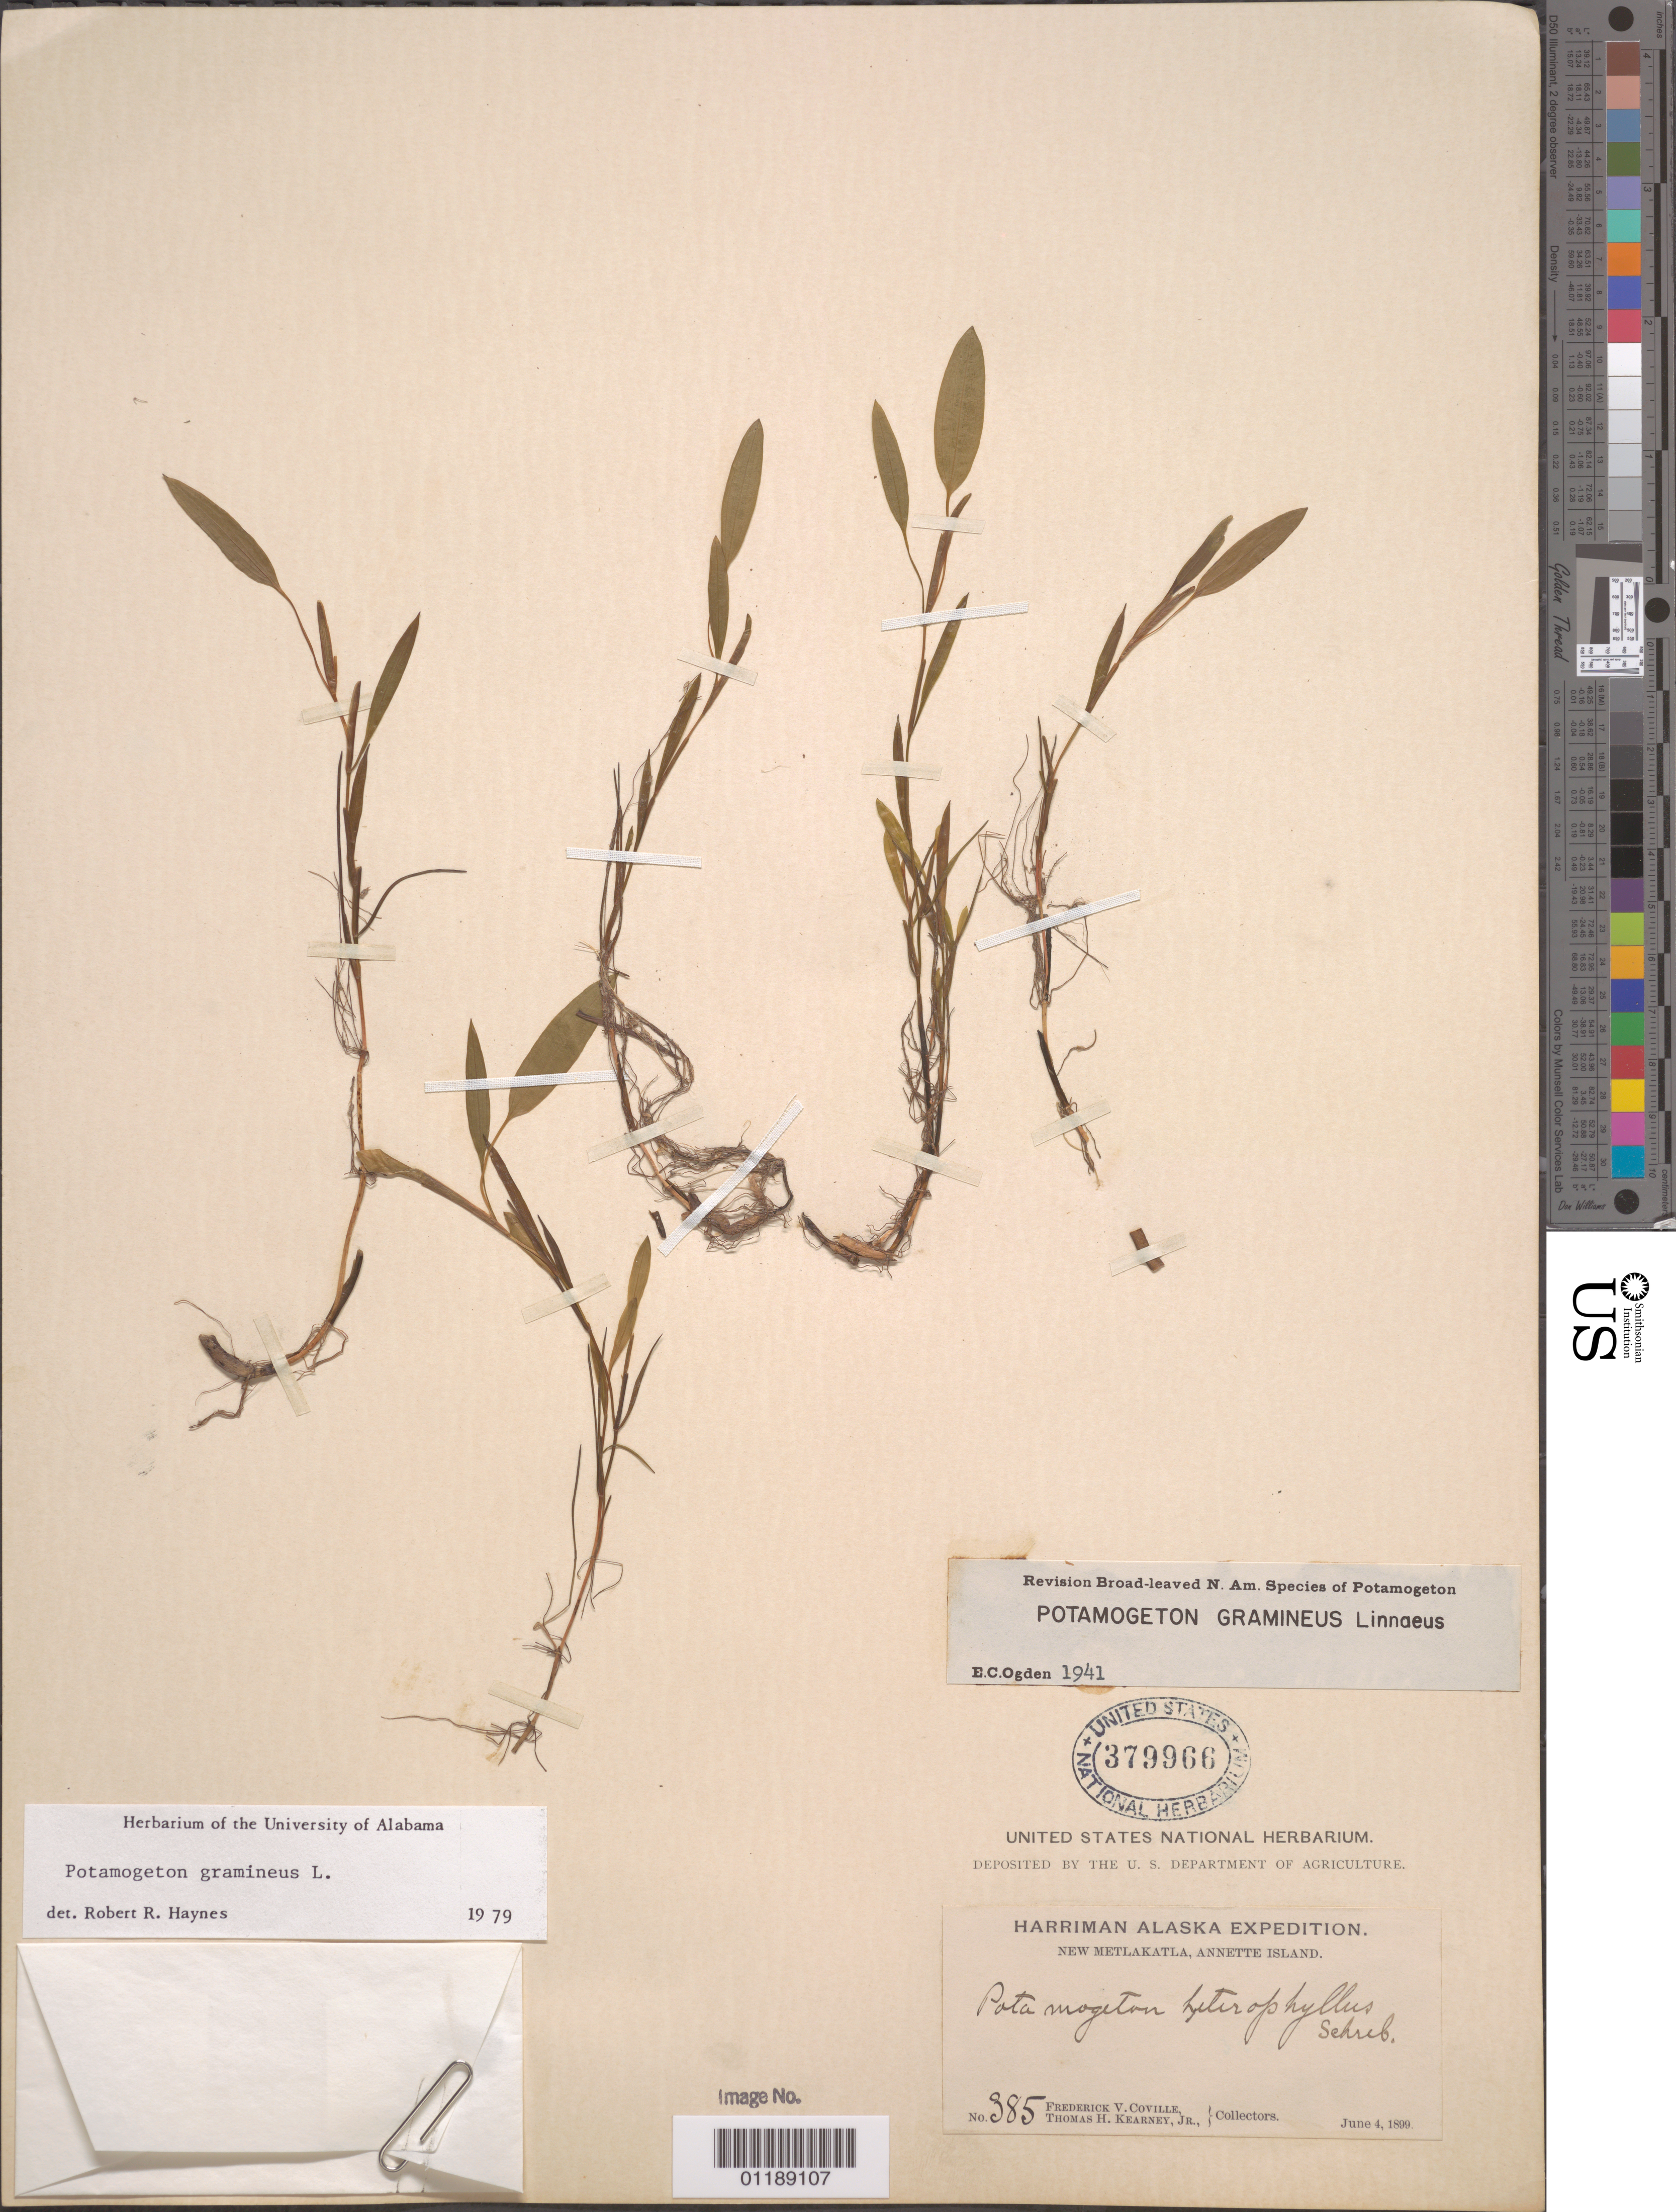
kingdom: Plantae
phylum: Tracheophyta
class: Liliopsida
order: Alismatales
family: Potamogetonaceae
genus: Potamogeton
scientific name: Potamogeton gramineus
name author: L.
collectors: F. V. Coville & T. H. Kearney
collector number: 385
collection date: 1899-06-04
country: United States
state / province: Alaska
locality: New Metlakatla, Annette Island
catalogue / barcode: US 379966